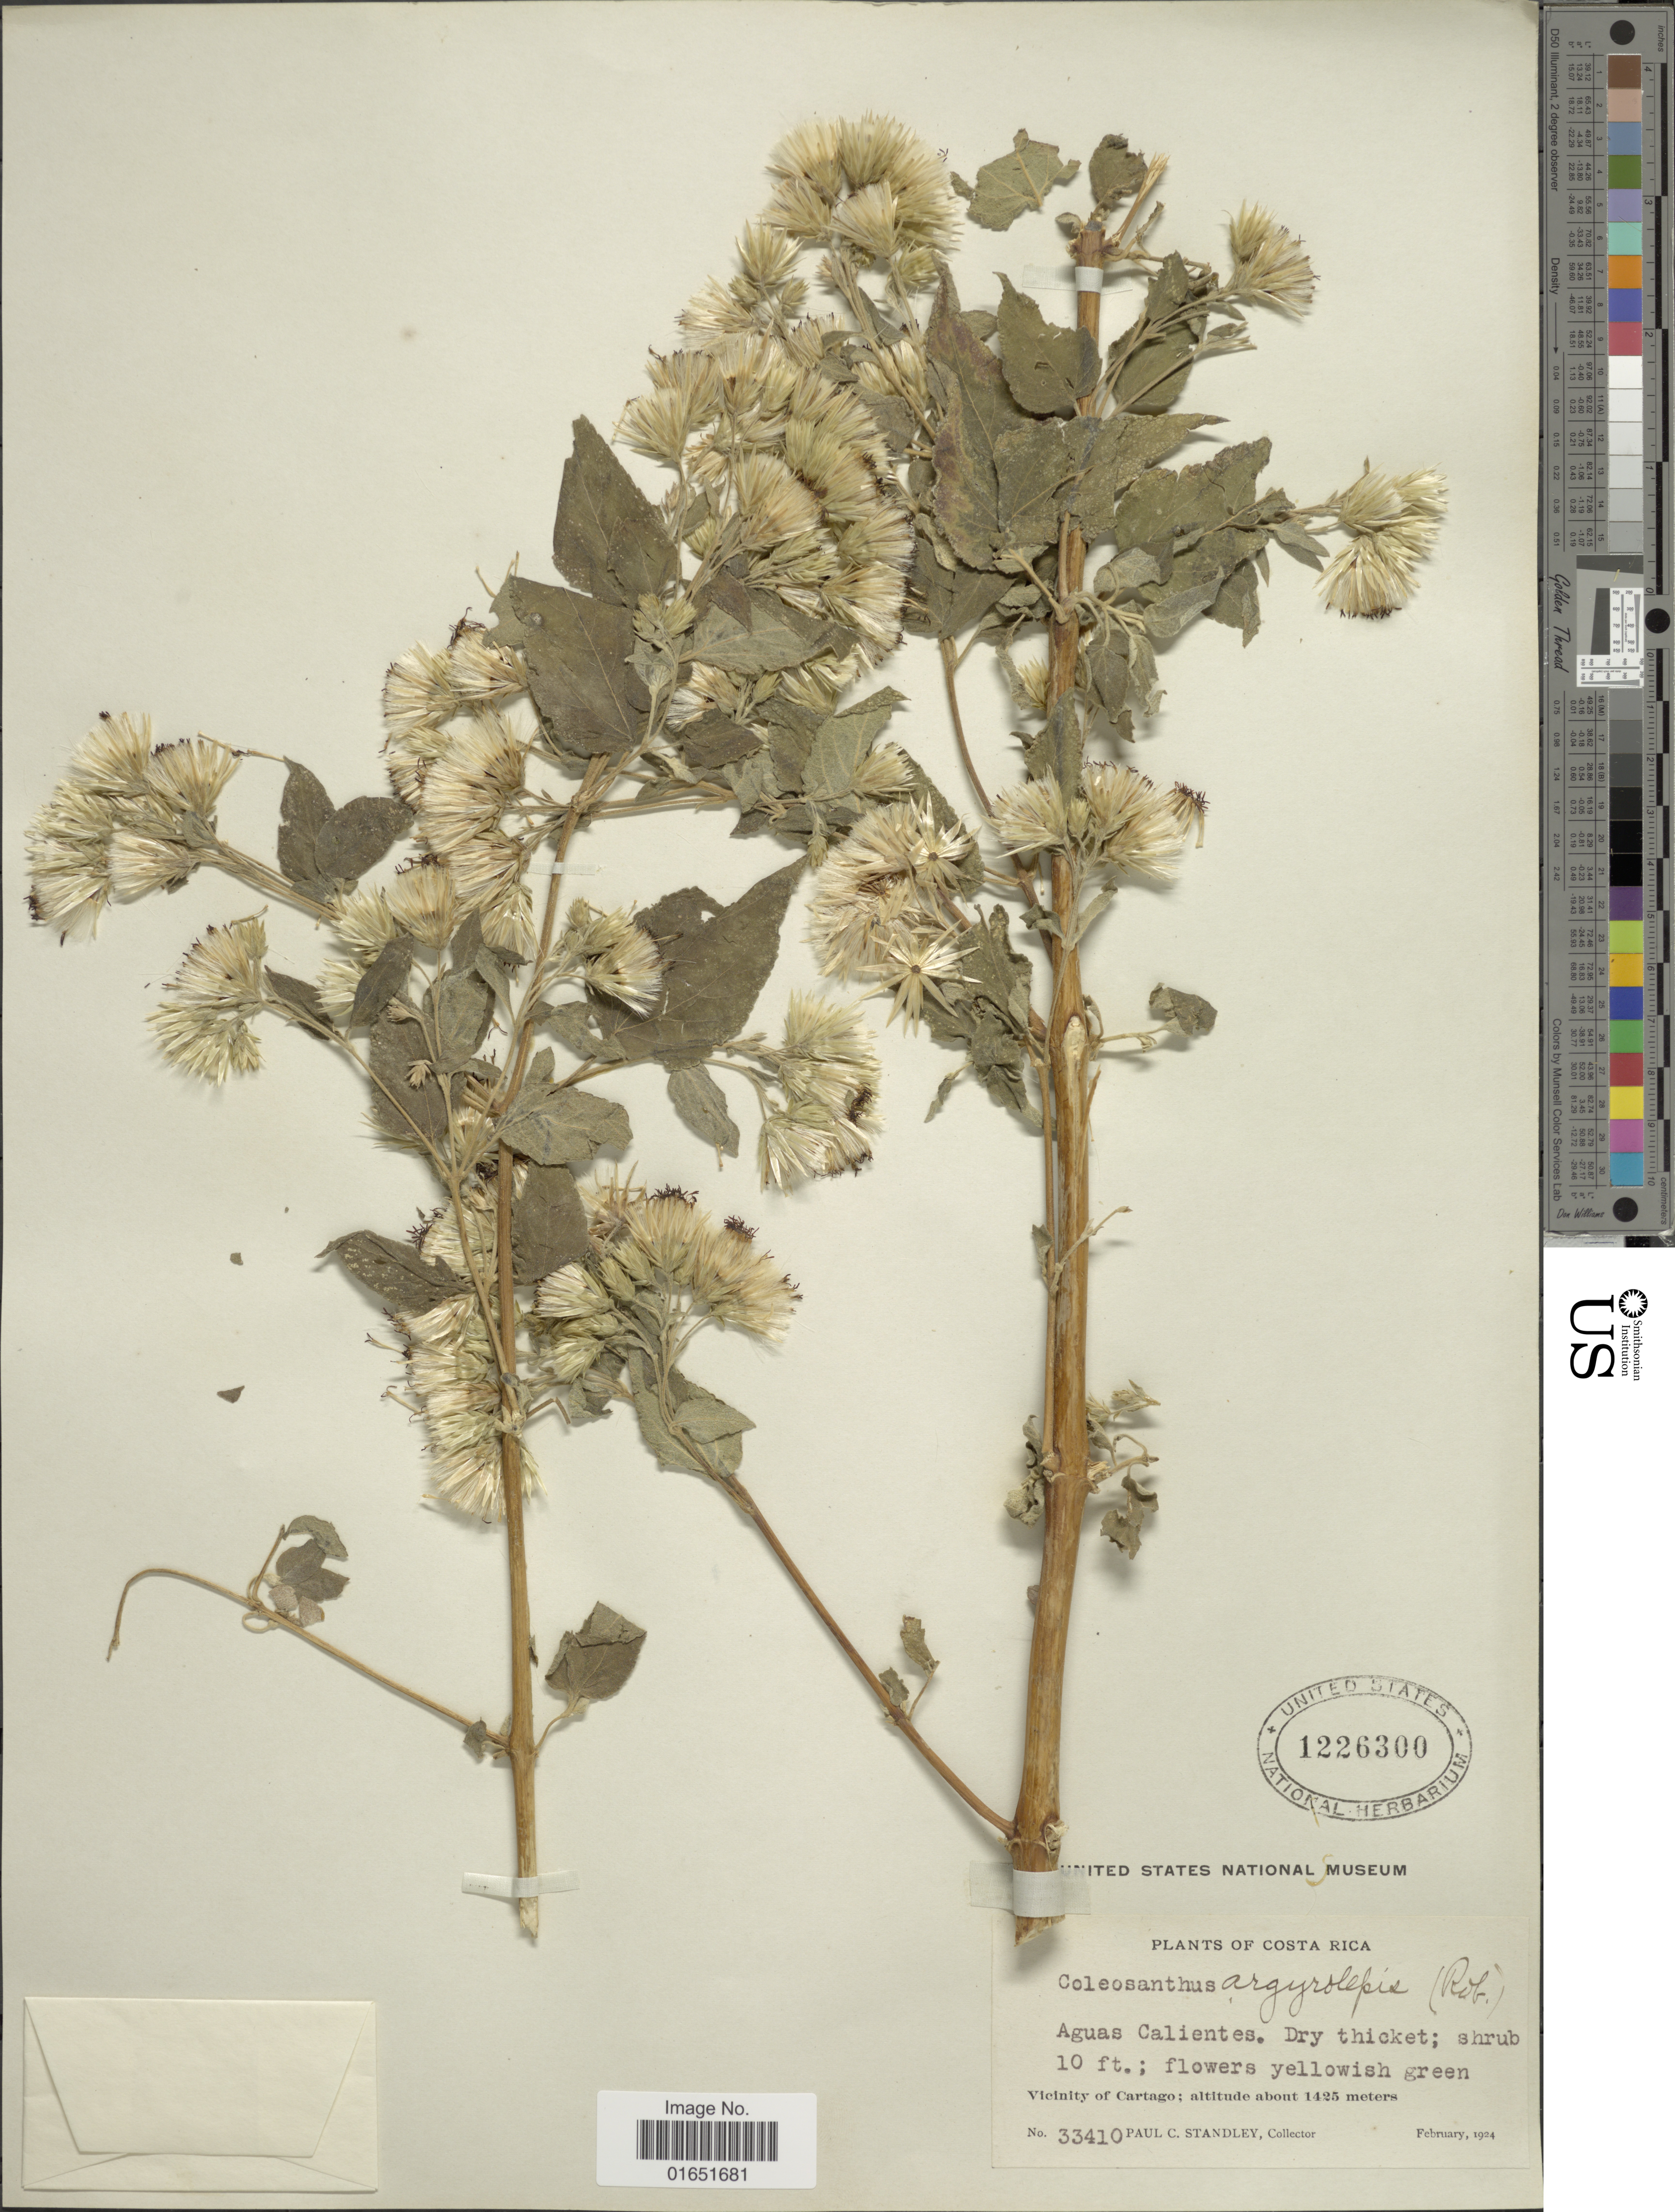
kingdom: Plantae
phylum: Tracheophyta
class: Magnoliopsida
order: Asterales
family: Asteraceae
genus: Brickellia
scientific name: Brickellia argyrolepis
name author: B.L. Rob.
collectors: P. C. Standley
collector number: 33410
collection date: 1924-02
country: Costa Rica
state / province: Cartago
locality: Aguas Calientes. Vicinity of Cartago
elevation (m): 1425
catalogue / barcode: US 1226300